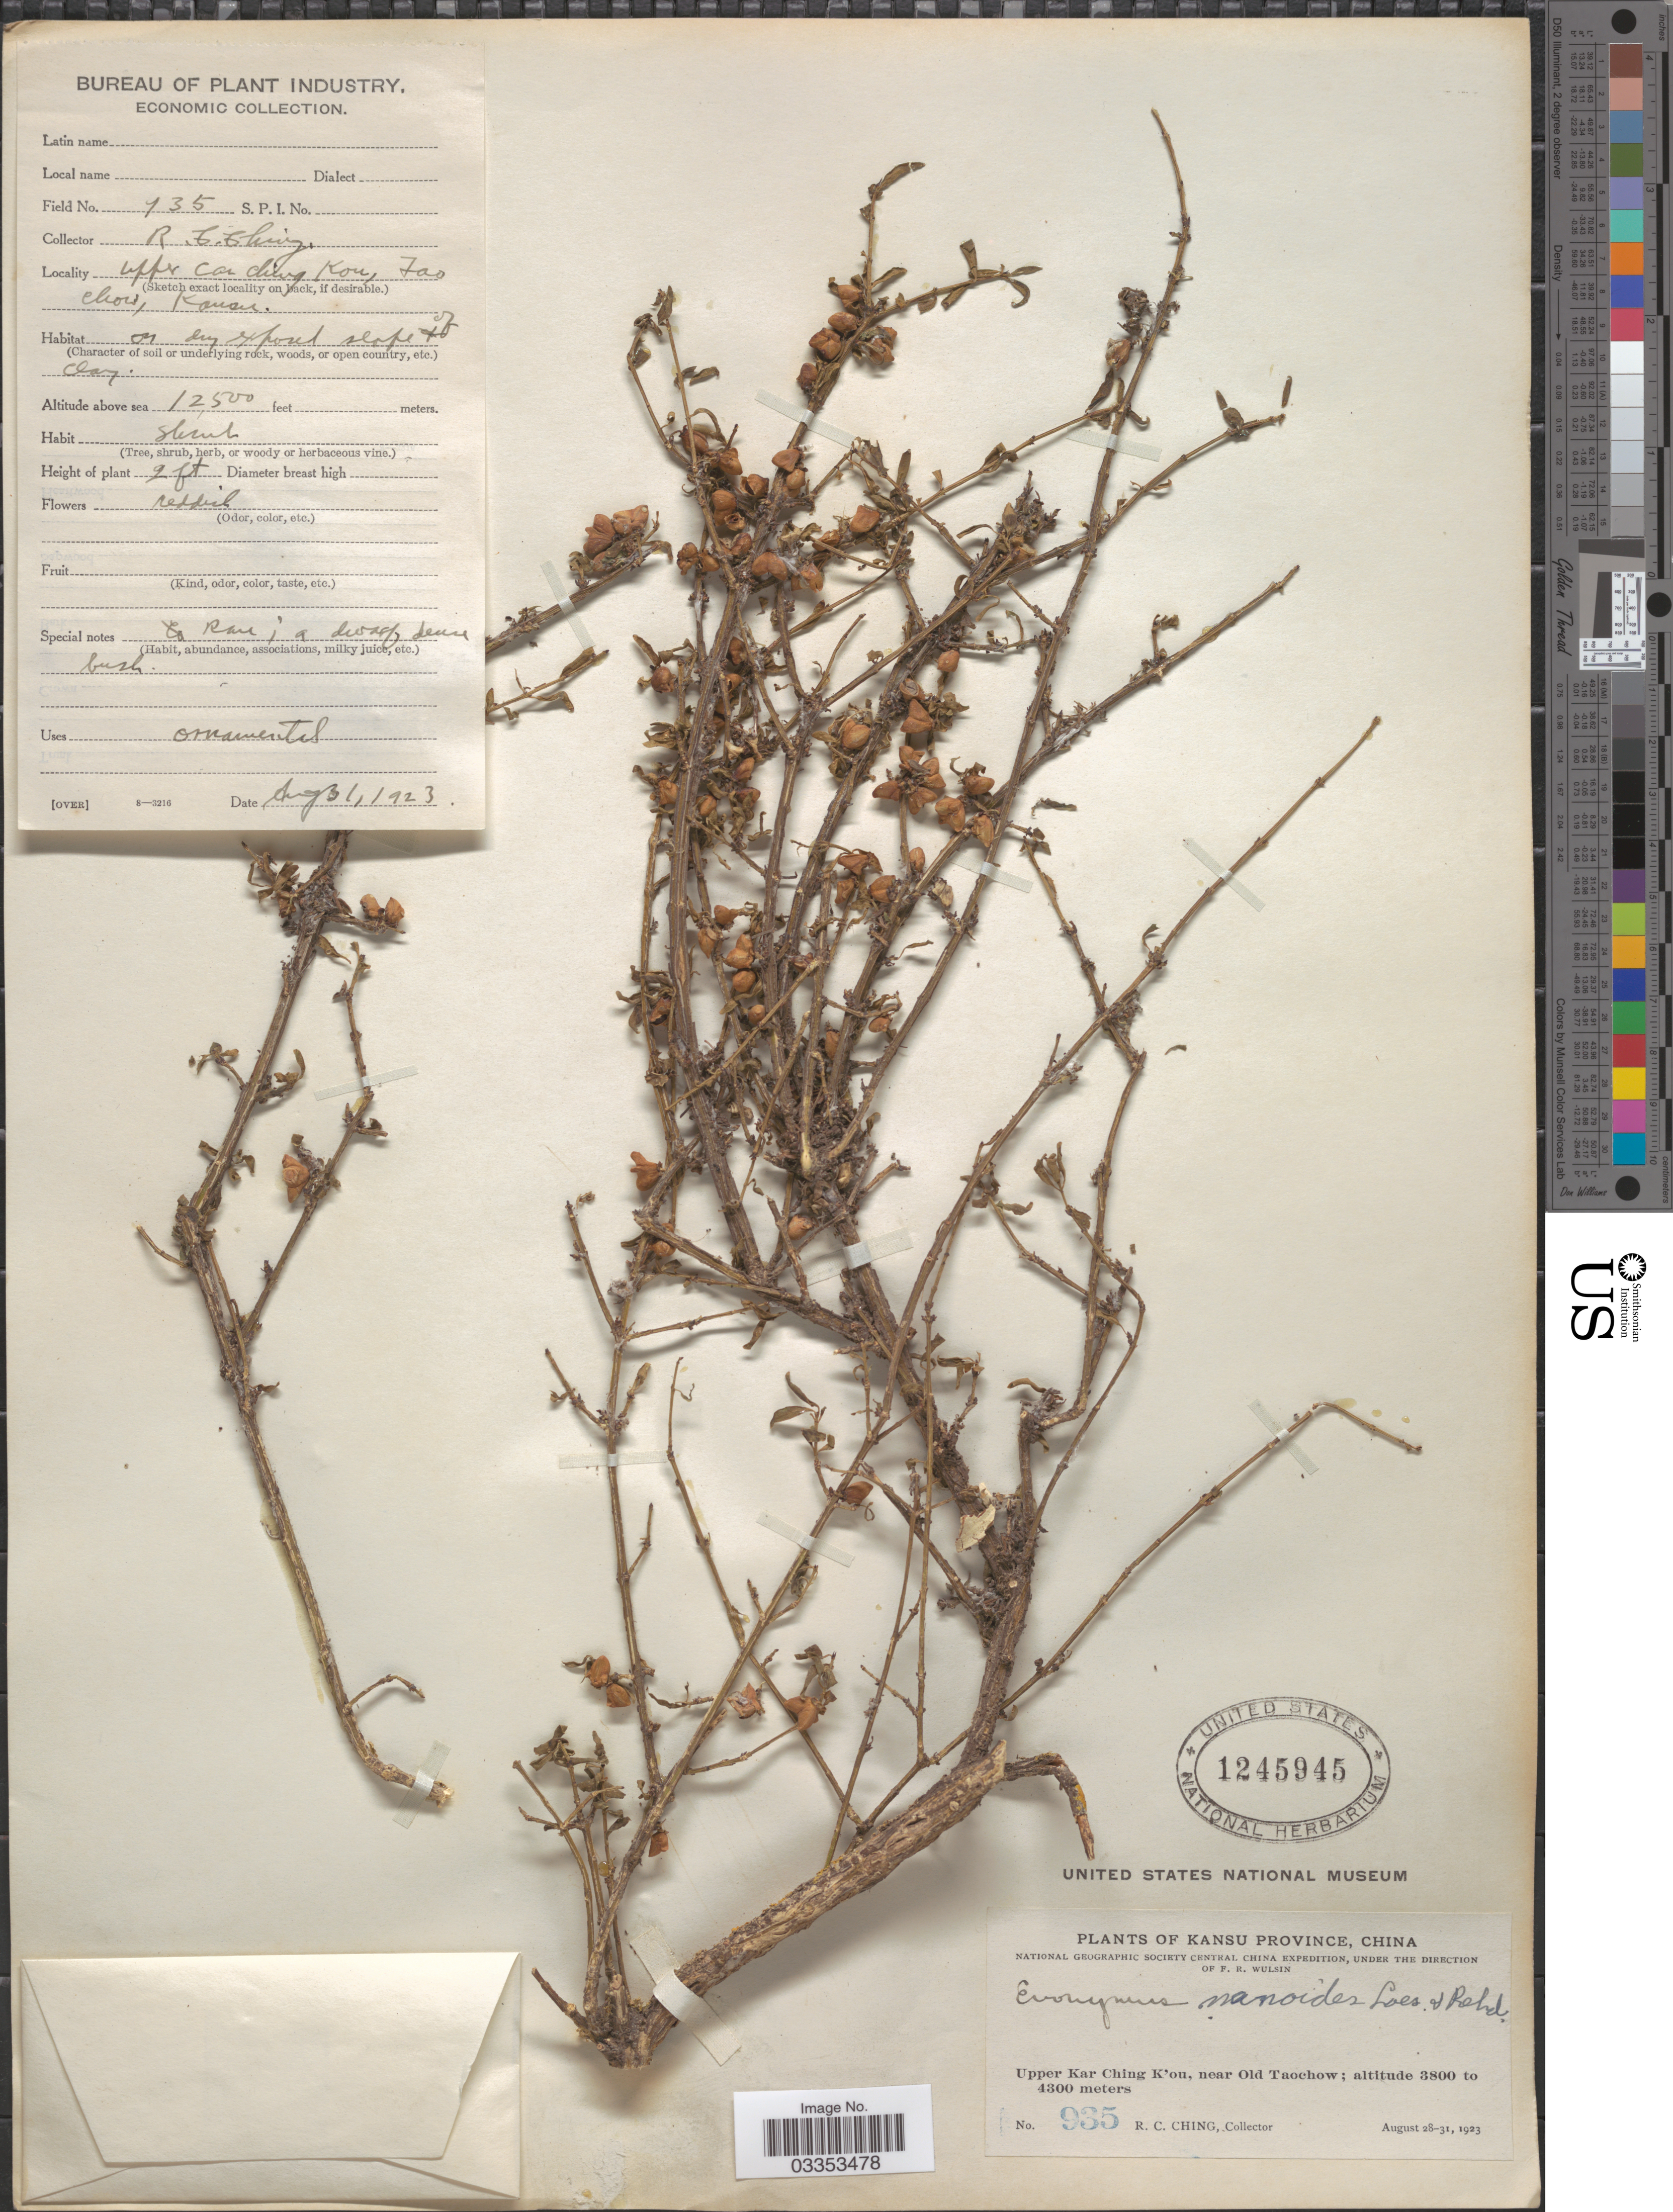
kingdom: Plantae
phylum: Tracheophyta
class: Magnoliopsida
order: Celastrales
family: Celastraceae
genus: Euonymus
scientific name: Euonymus nanoides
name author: Loes. & Rehder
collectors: R. C. Ching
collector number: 935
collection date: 1923-08-31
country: China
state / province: Gansu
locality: Kansu Province. Upper Kar Ching K'ou, near Old Taochow.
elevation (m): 3810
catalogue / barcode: US 1245945